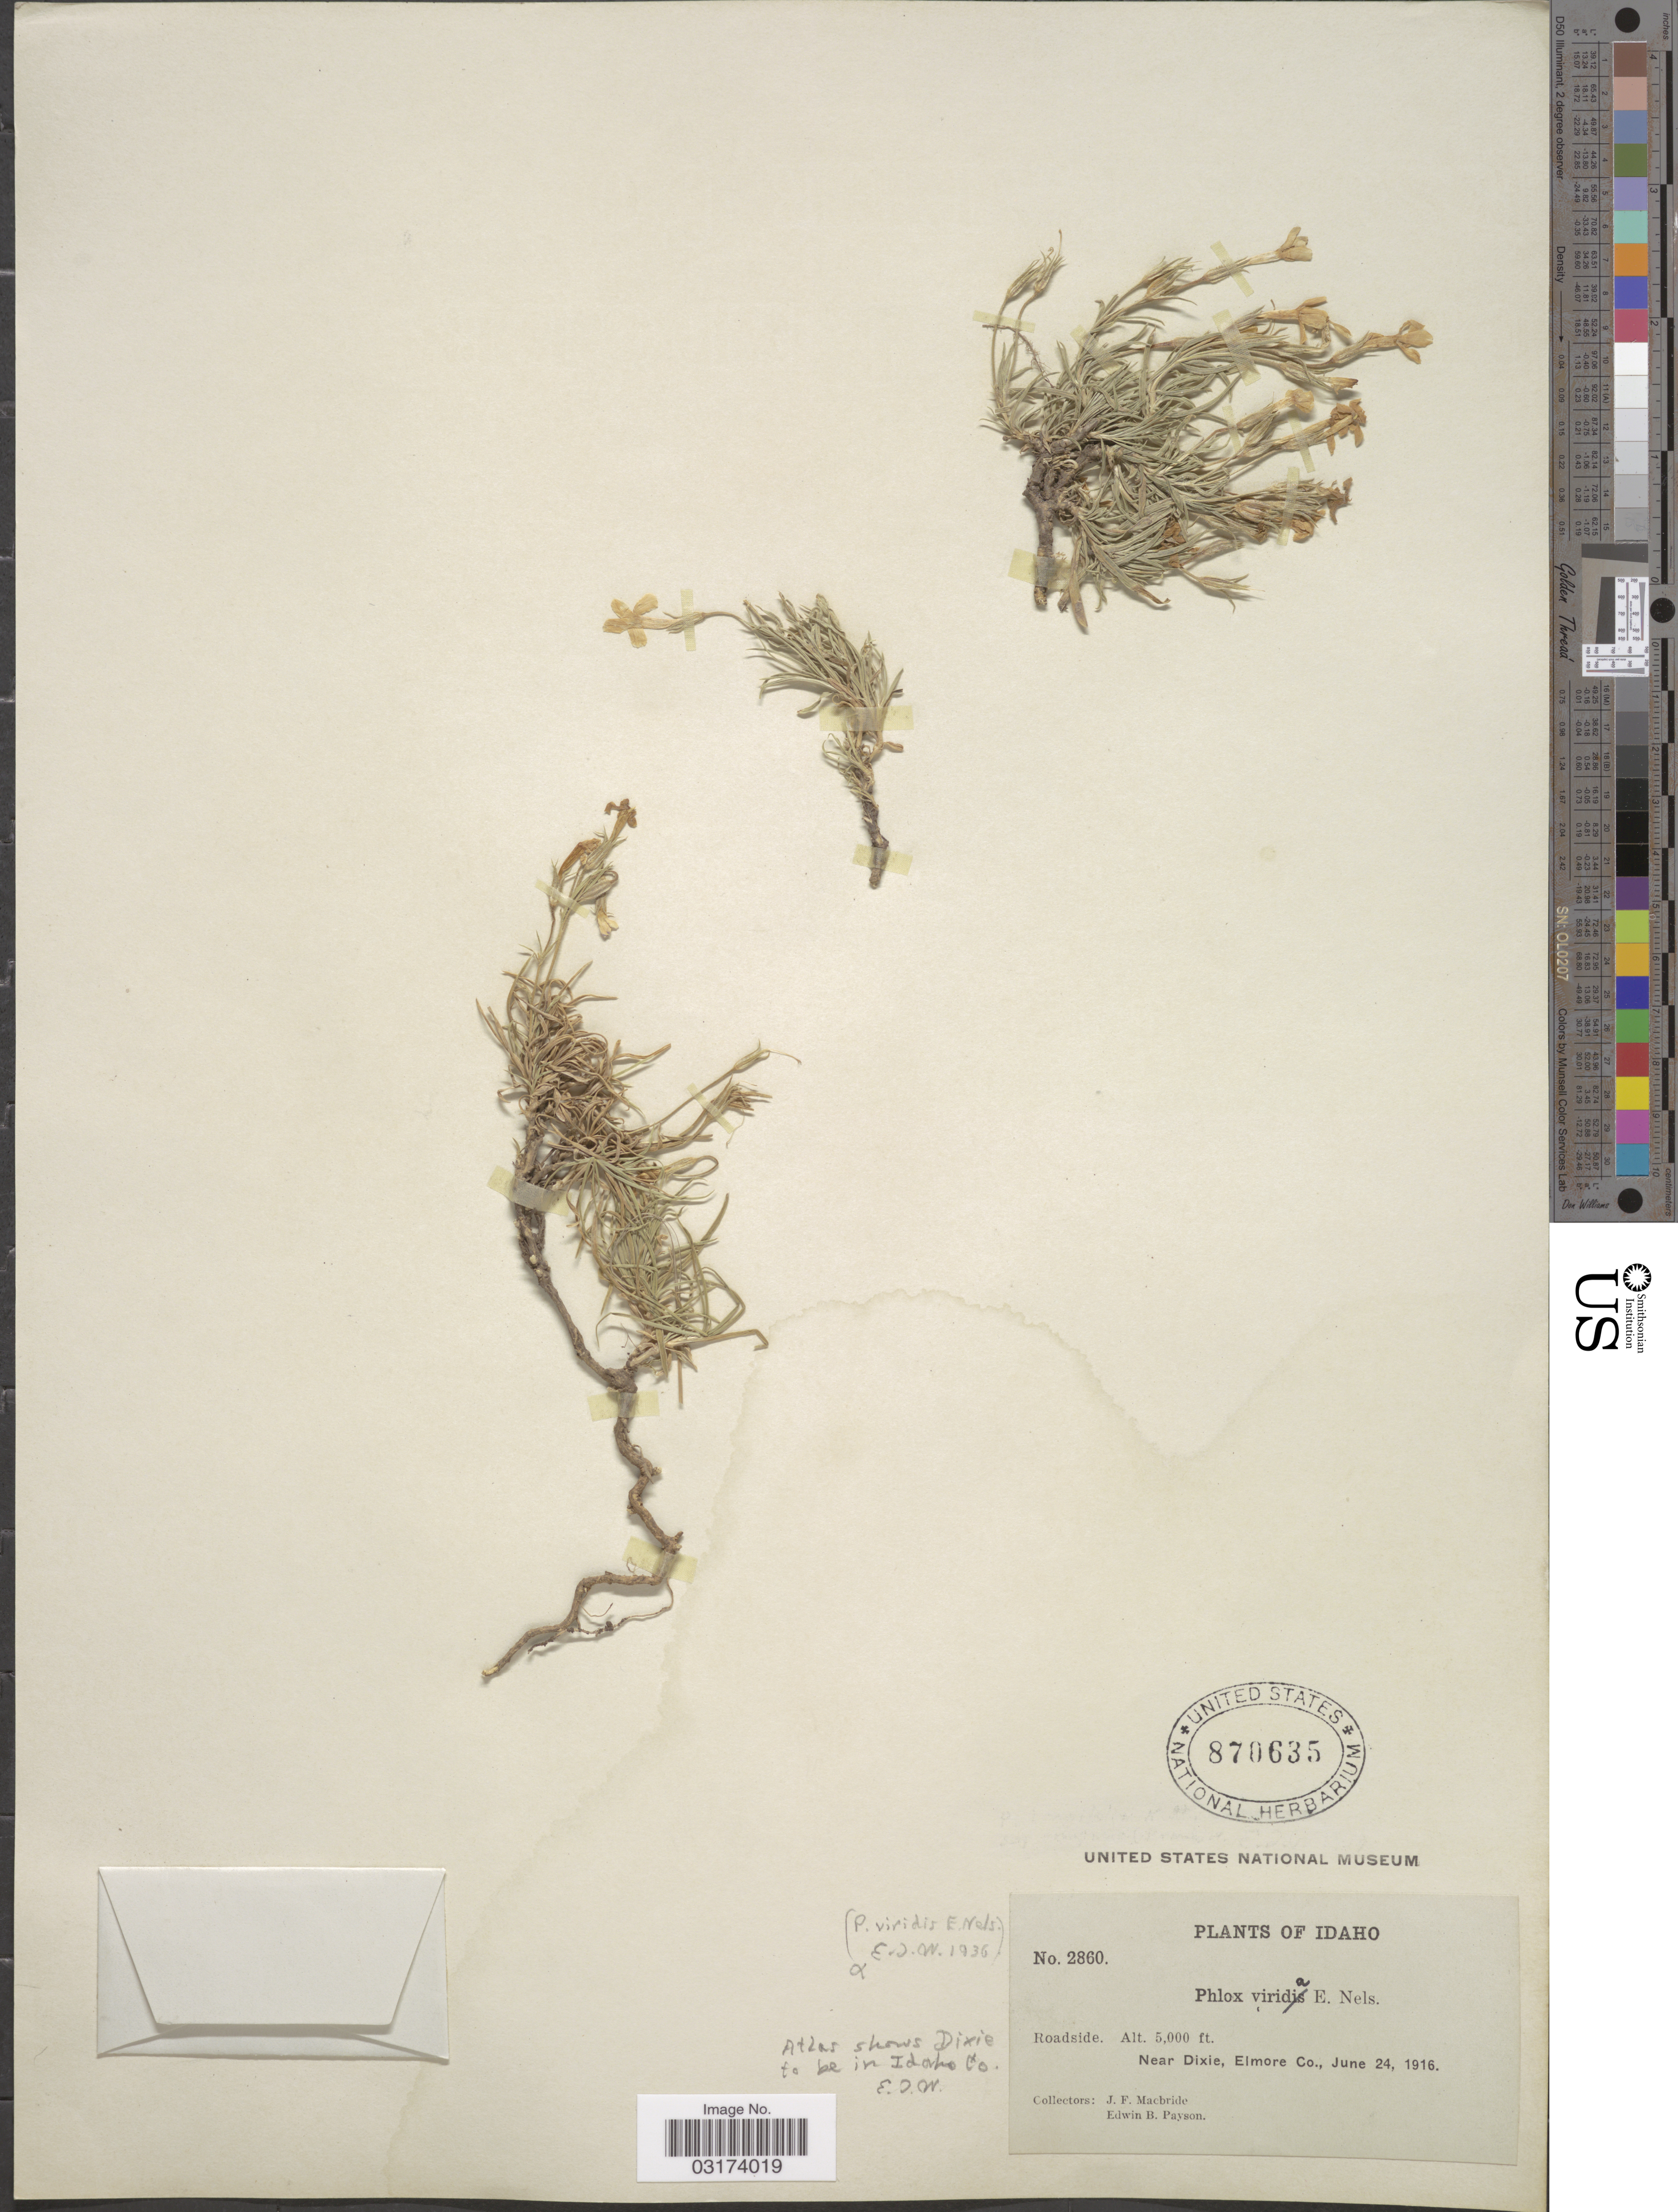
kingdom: Plantae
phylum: Tracheophyta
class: Magnoliopsida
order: Ericales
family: Polemoniaceae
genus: Phlox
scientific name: Phlox viridis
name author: E.E. Nelson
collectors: J. F. Macbride & E. B. Payson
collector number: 2860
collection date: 1916-06-24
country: United States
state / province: Idaho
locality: Near Dixie, Elmore Co.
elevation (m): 1524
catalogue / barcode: US 870635